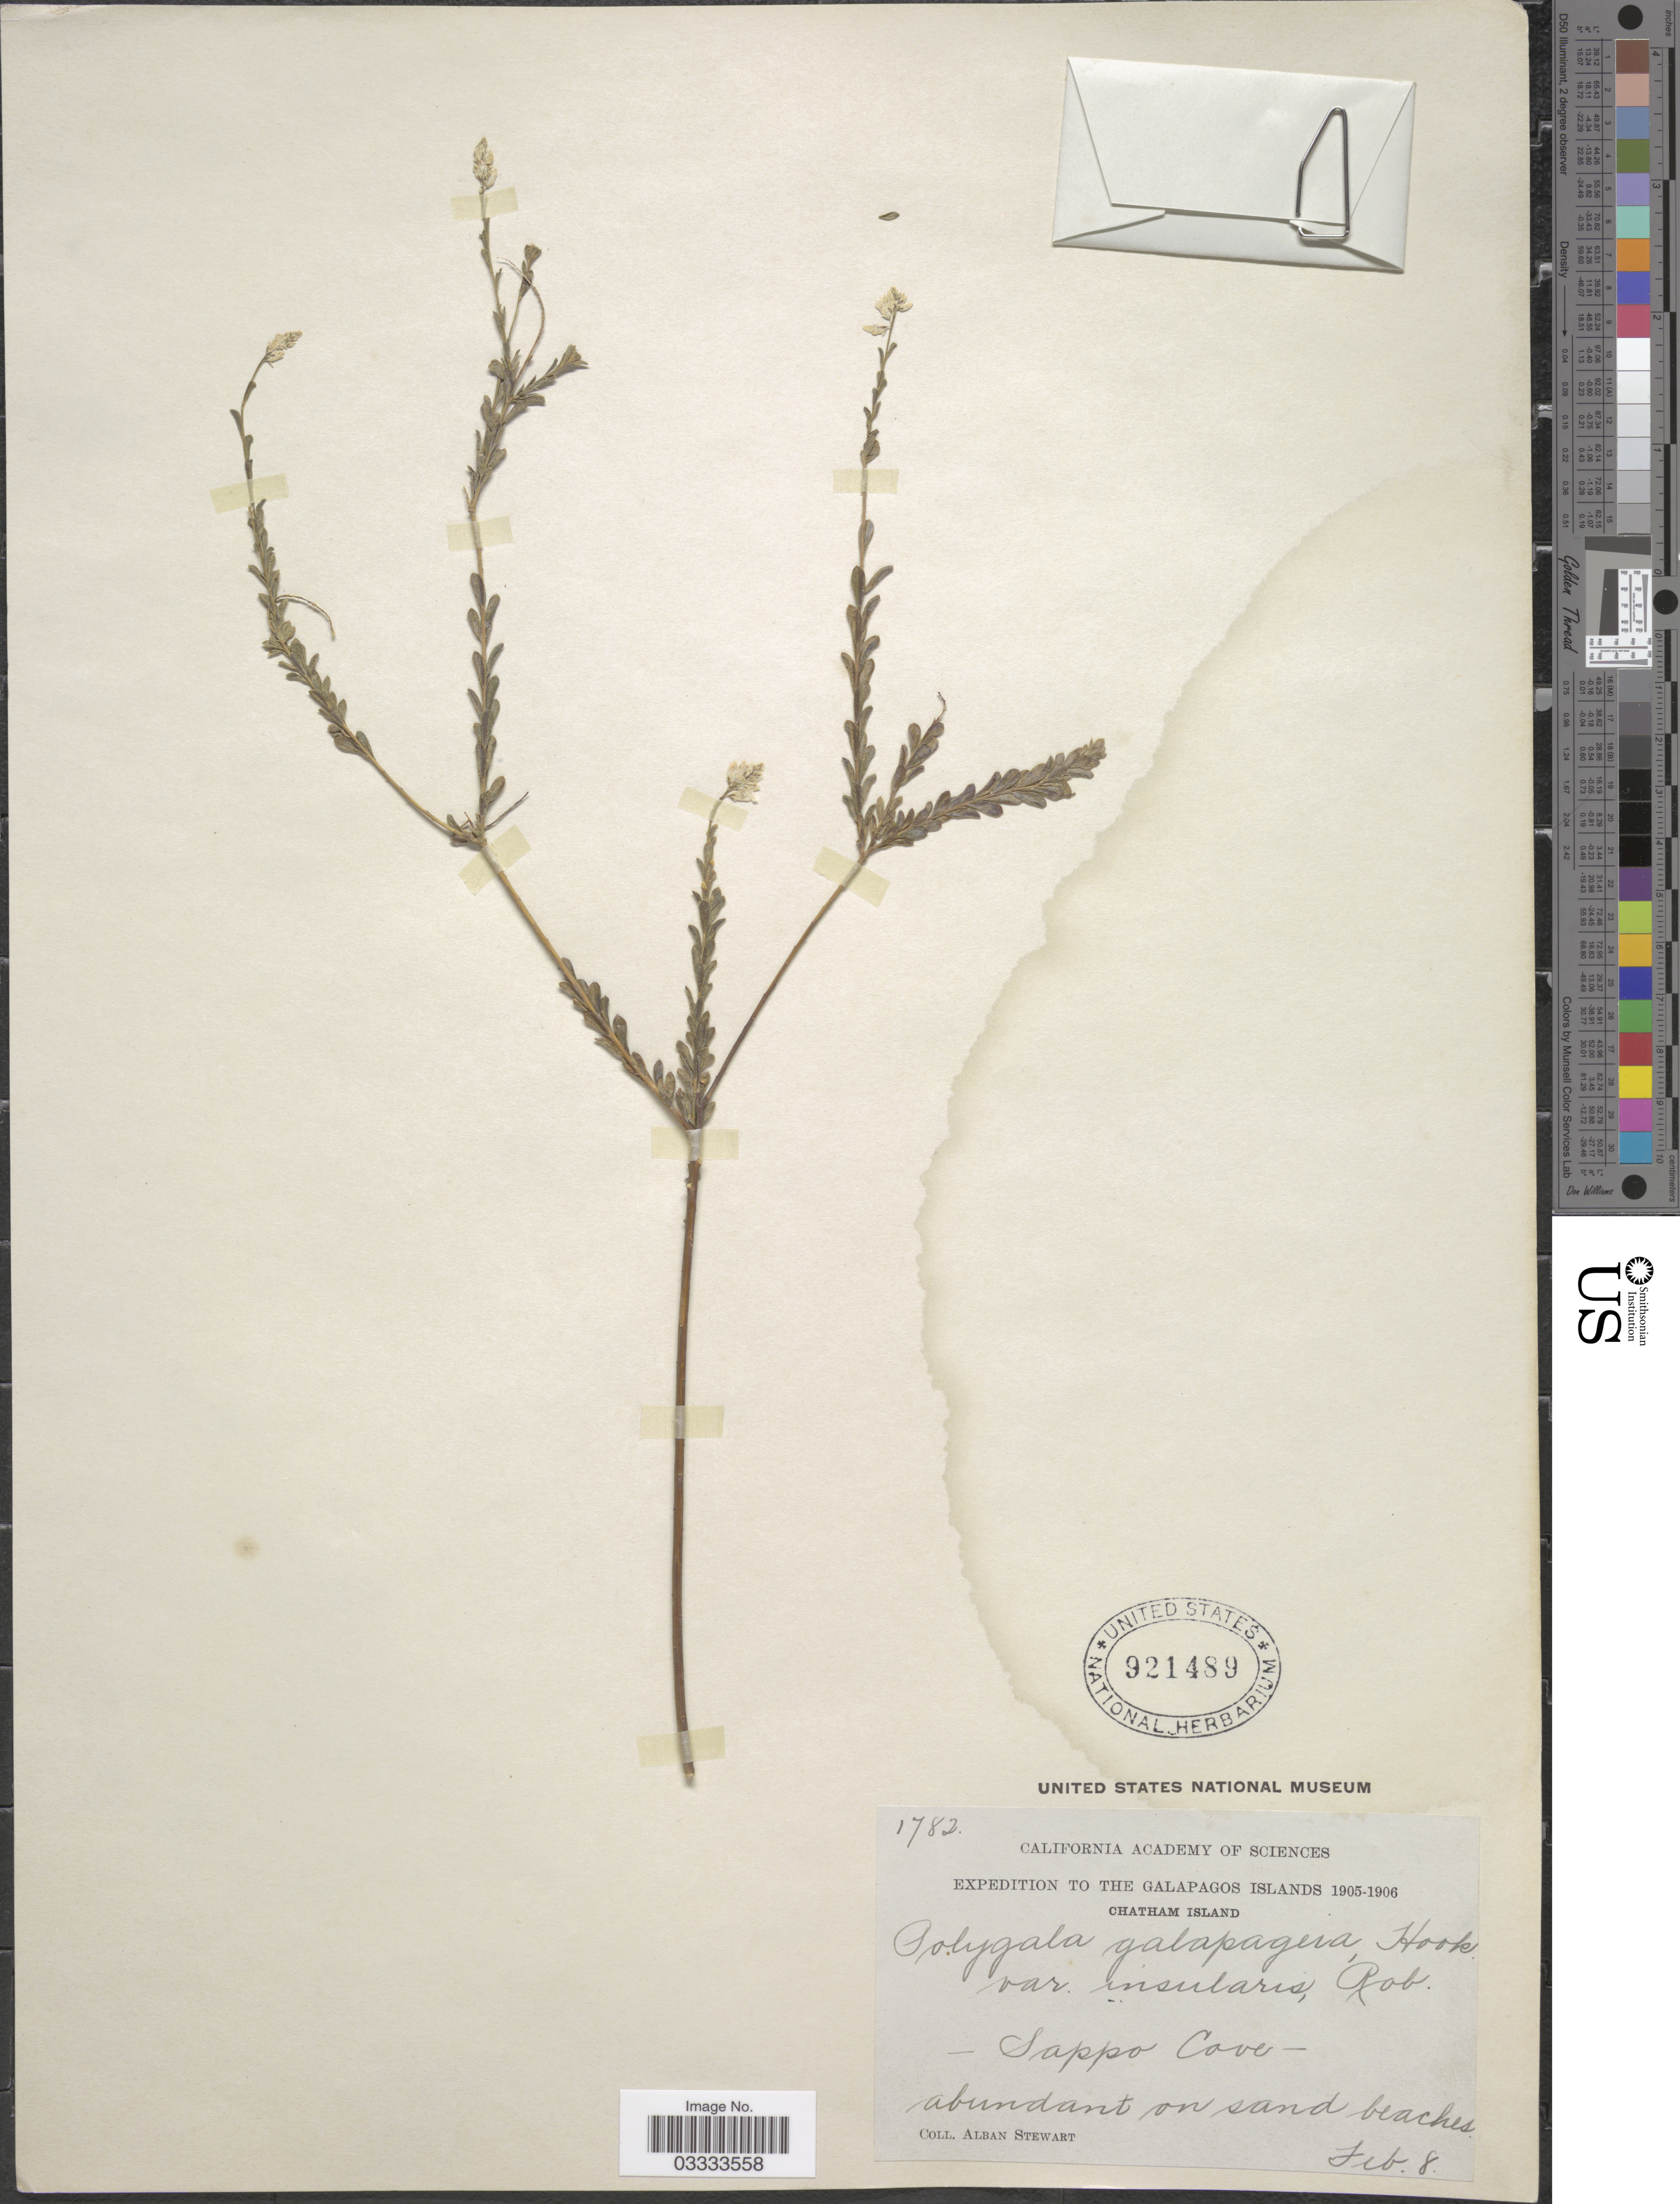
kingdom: Plantae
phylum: Tracheophyta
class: Magnoliopsida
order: Fabales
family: Polygalaceae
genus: Polygala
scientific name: Polygala galapageia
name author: Hook. f.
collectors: A. Stewart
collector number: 1782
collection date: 1905-02-08/1906-02-08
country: Ecuador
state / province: Colón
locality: The Galapagos Islands. Chatham Island. Sappo Cave.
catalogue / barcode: US 921489